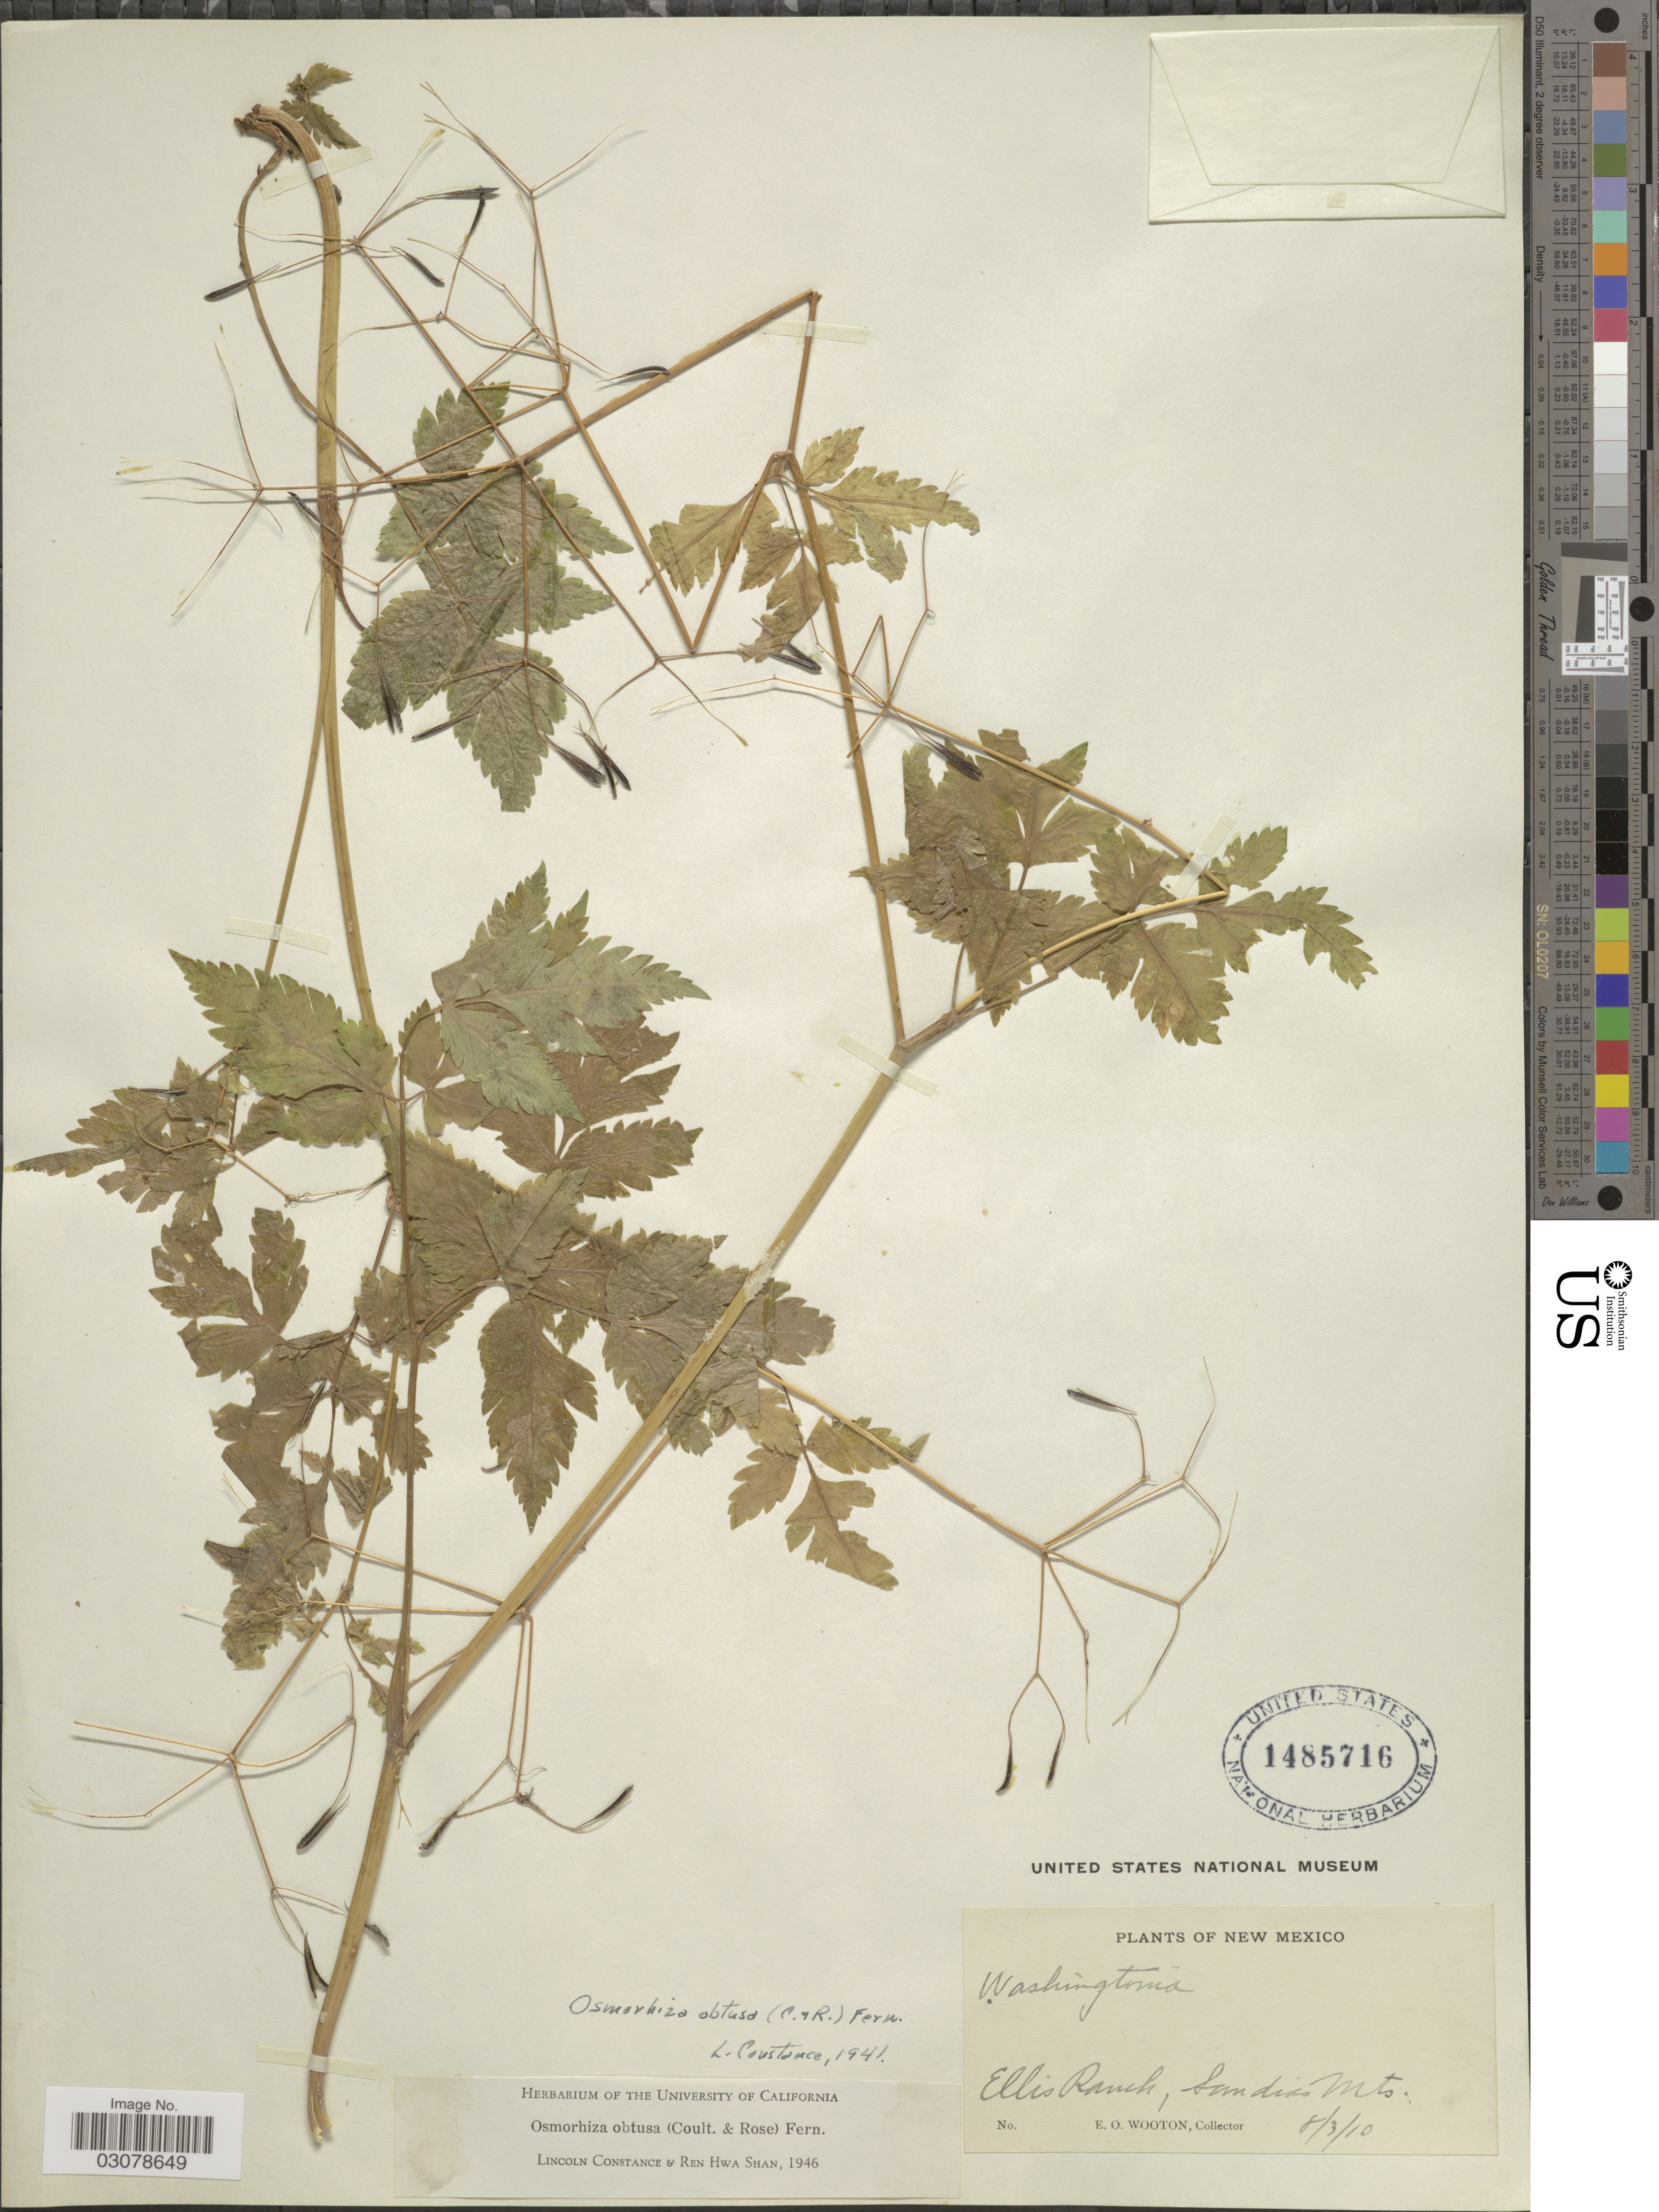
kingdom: Plantae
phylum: Tracheophyta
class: Magnoliopsida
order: Apiales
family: Apiaceae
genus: Osmorhiza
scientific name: Osmorhiza obtusa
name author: (J.M. Coult. & Rose) Fernald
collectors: E. O. Wooton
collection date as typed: Transcribed d/m/y: 3/8/10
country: United States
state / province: New Mexico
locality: Ellis Ranch, Sandias Mts.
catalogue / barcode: US 1485716